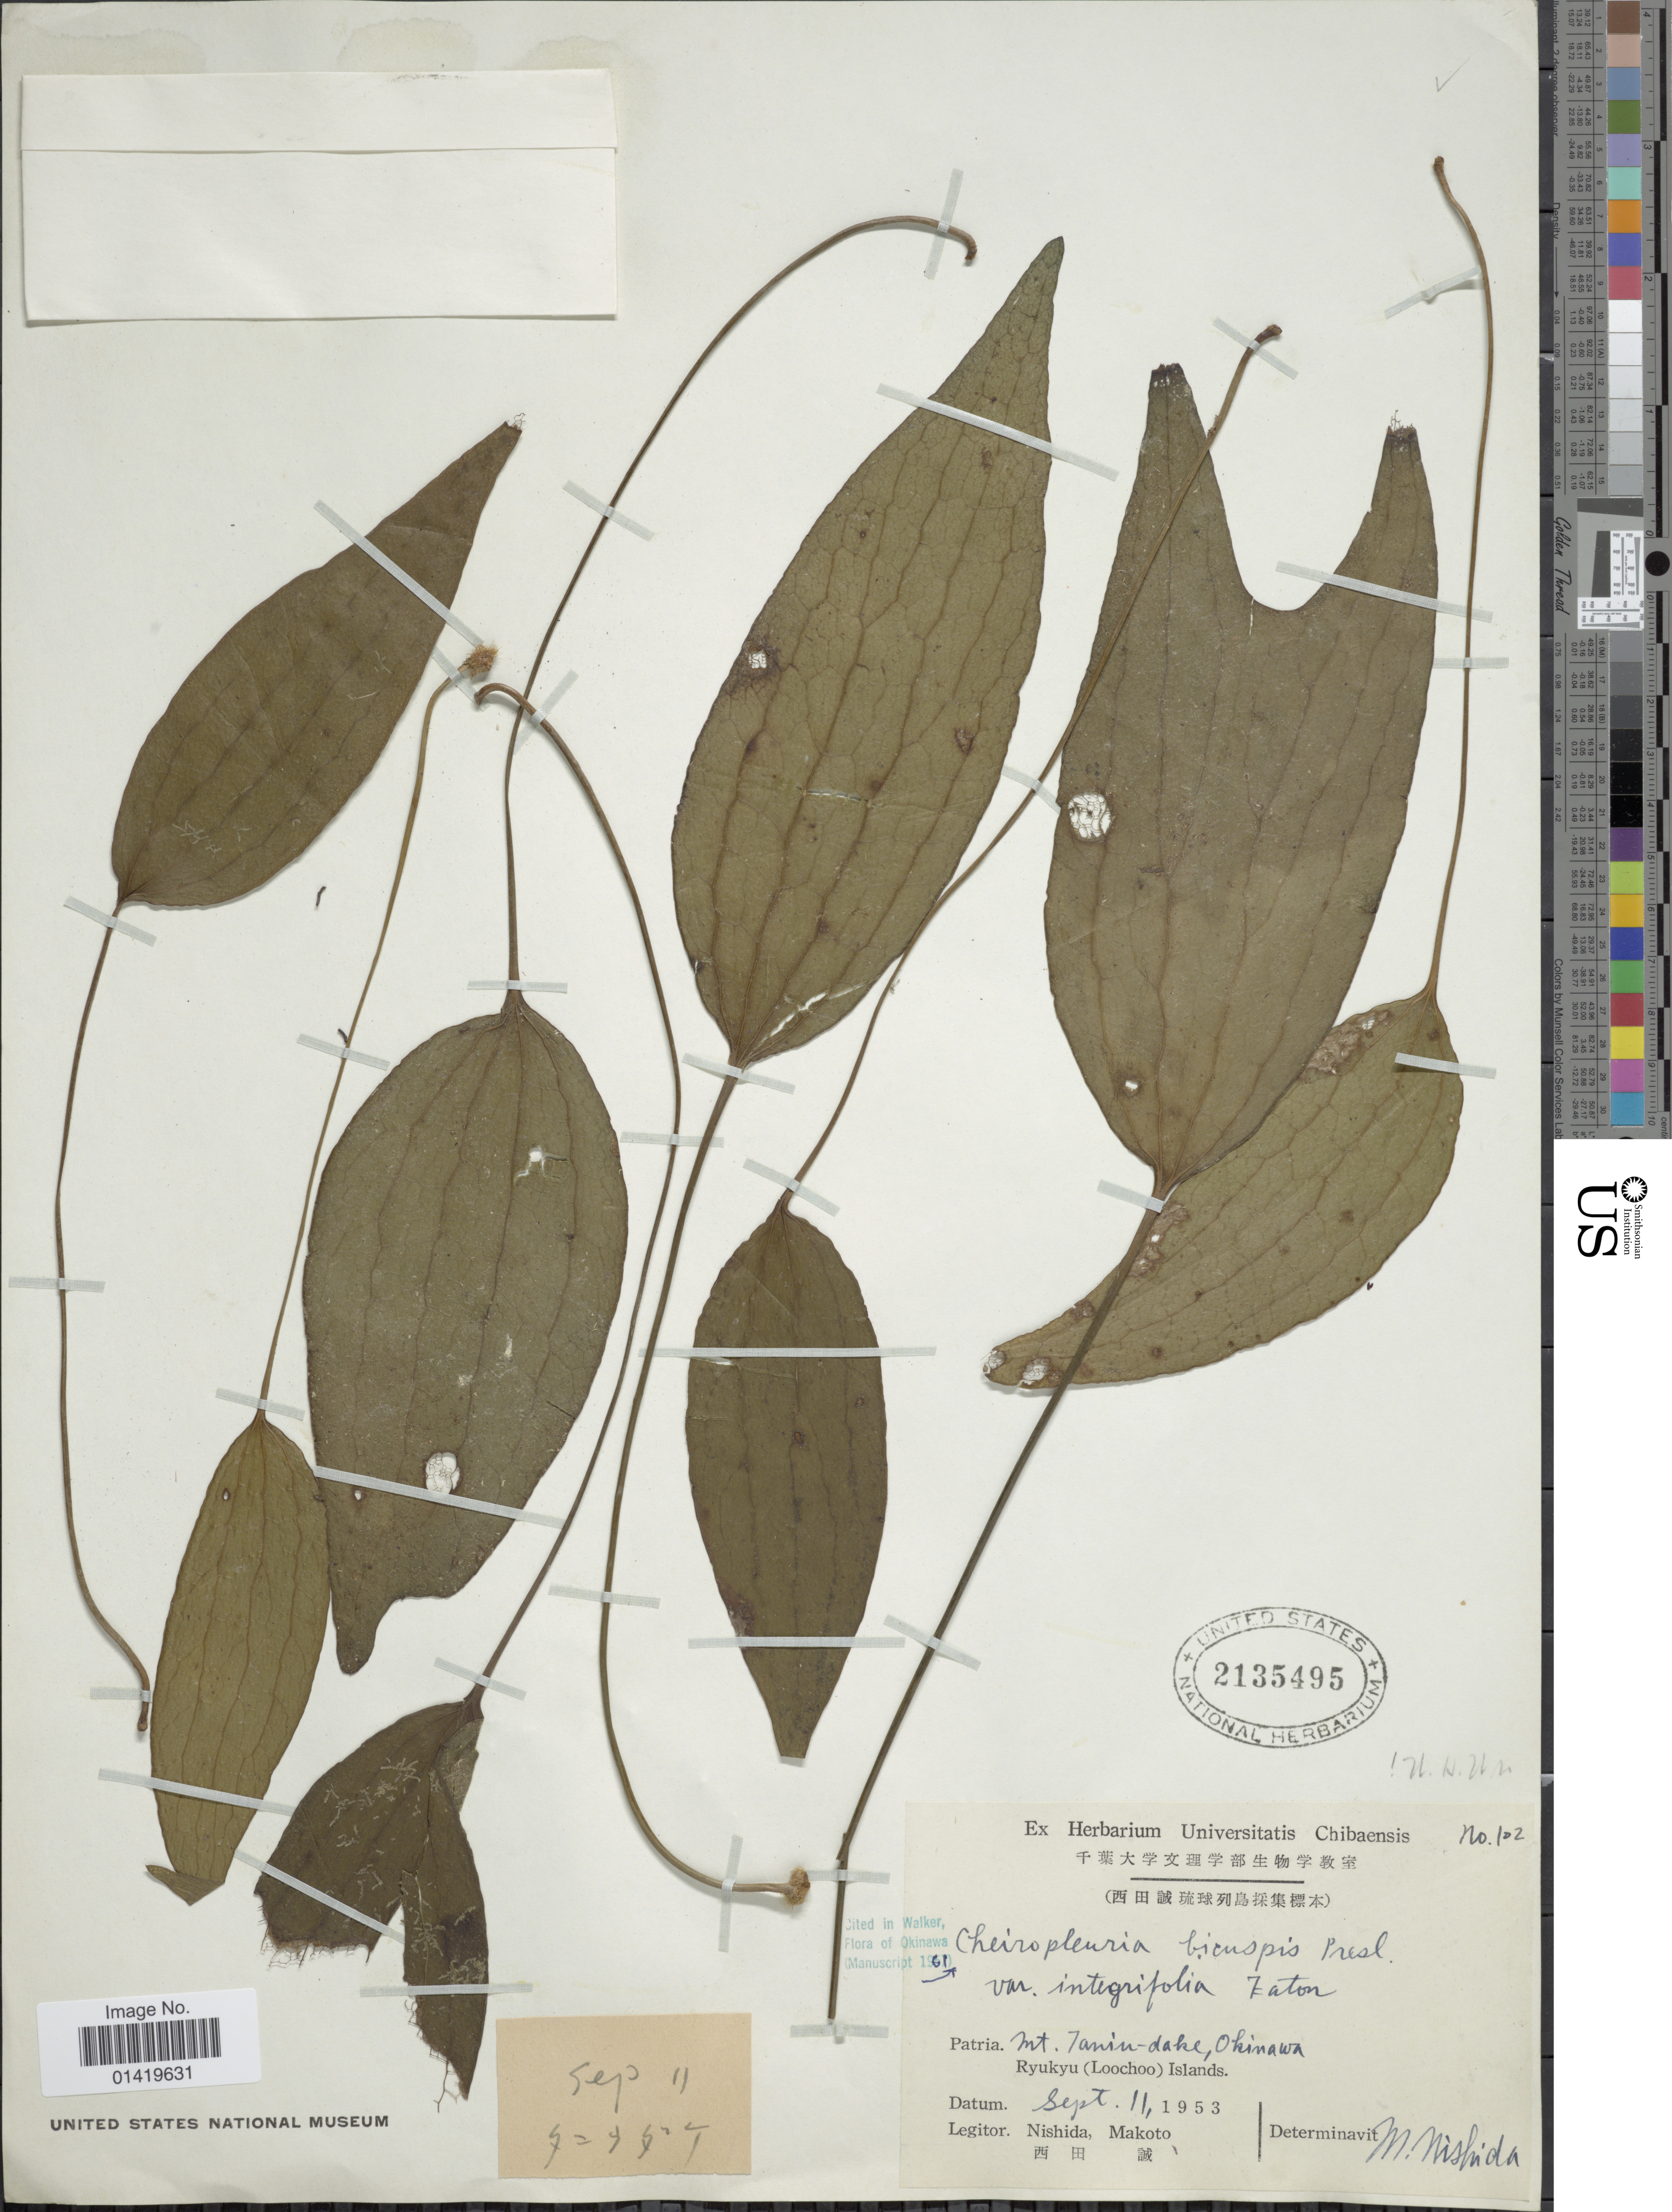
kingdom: Plantae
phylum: Tracheophyta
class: Polypodiopsida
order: Gleicheniales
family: Dipteridaceae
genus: Cheiropleuria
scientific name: Cheiropleuria bicuspis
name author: (Blume) C. Presl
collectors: M. Nishida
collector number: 102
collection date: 1953-09-11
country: Japan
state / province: Okinawa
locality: Patria Mt. Tanin-dake, Okinawa, Ryukyu (Loochoo) Islands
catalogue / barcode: US 2135495